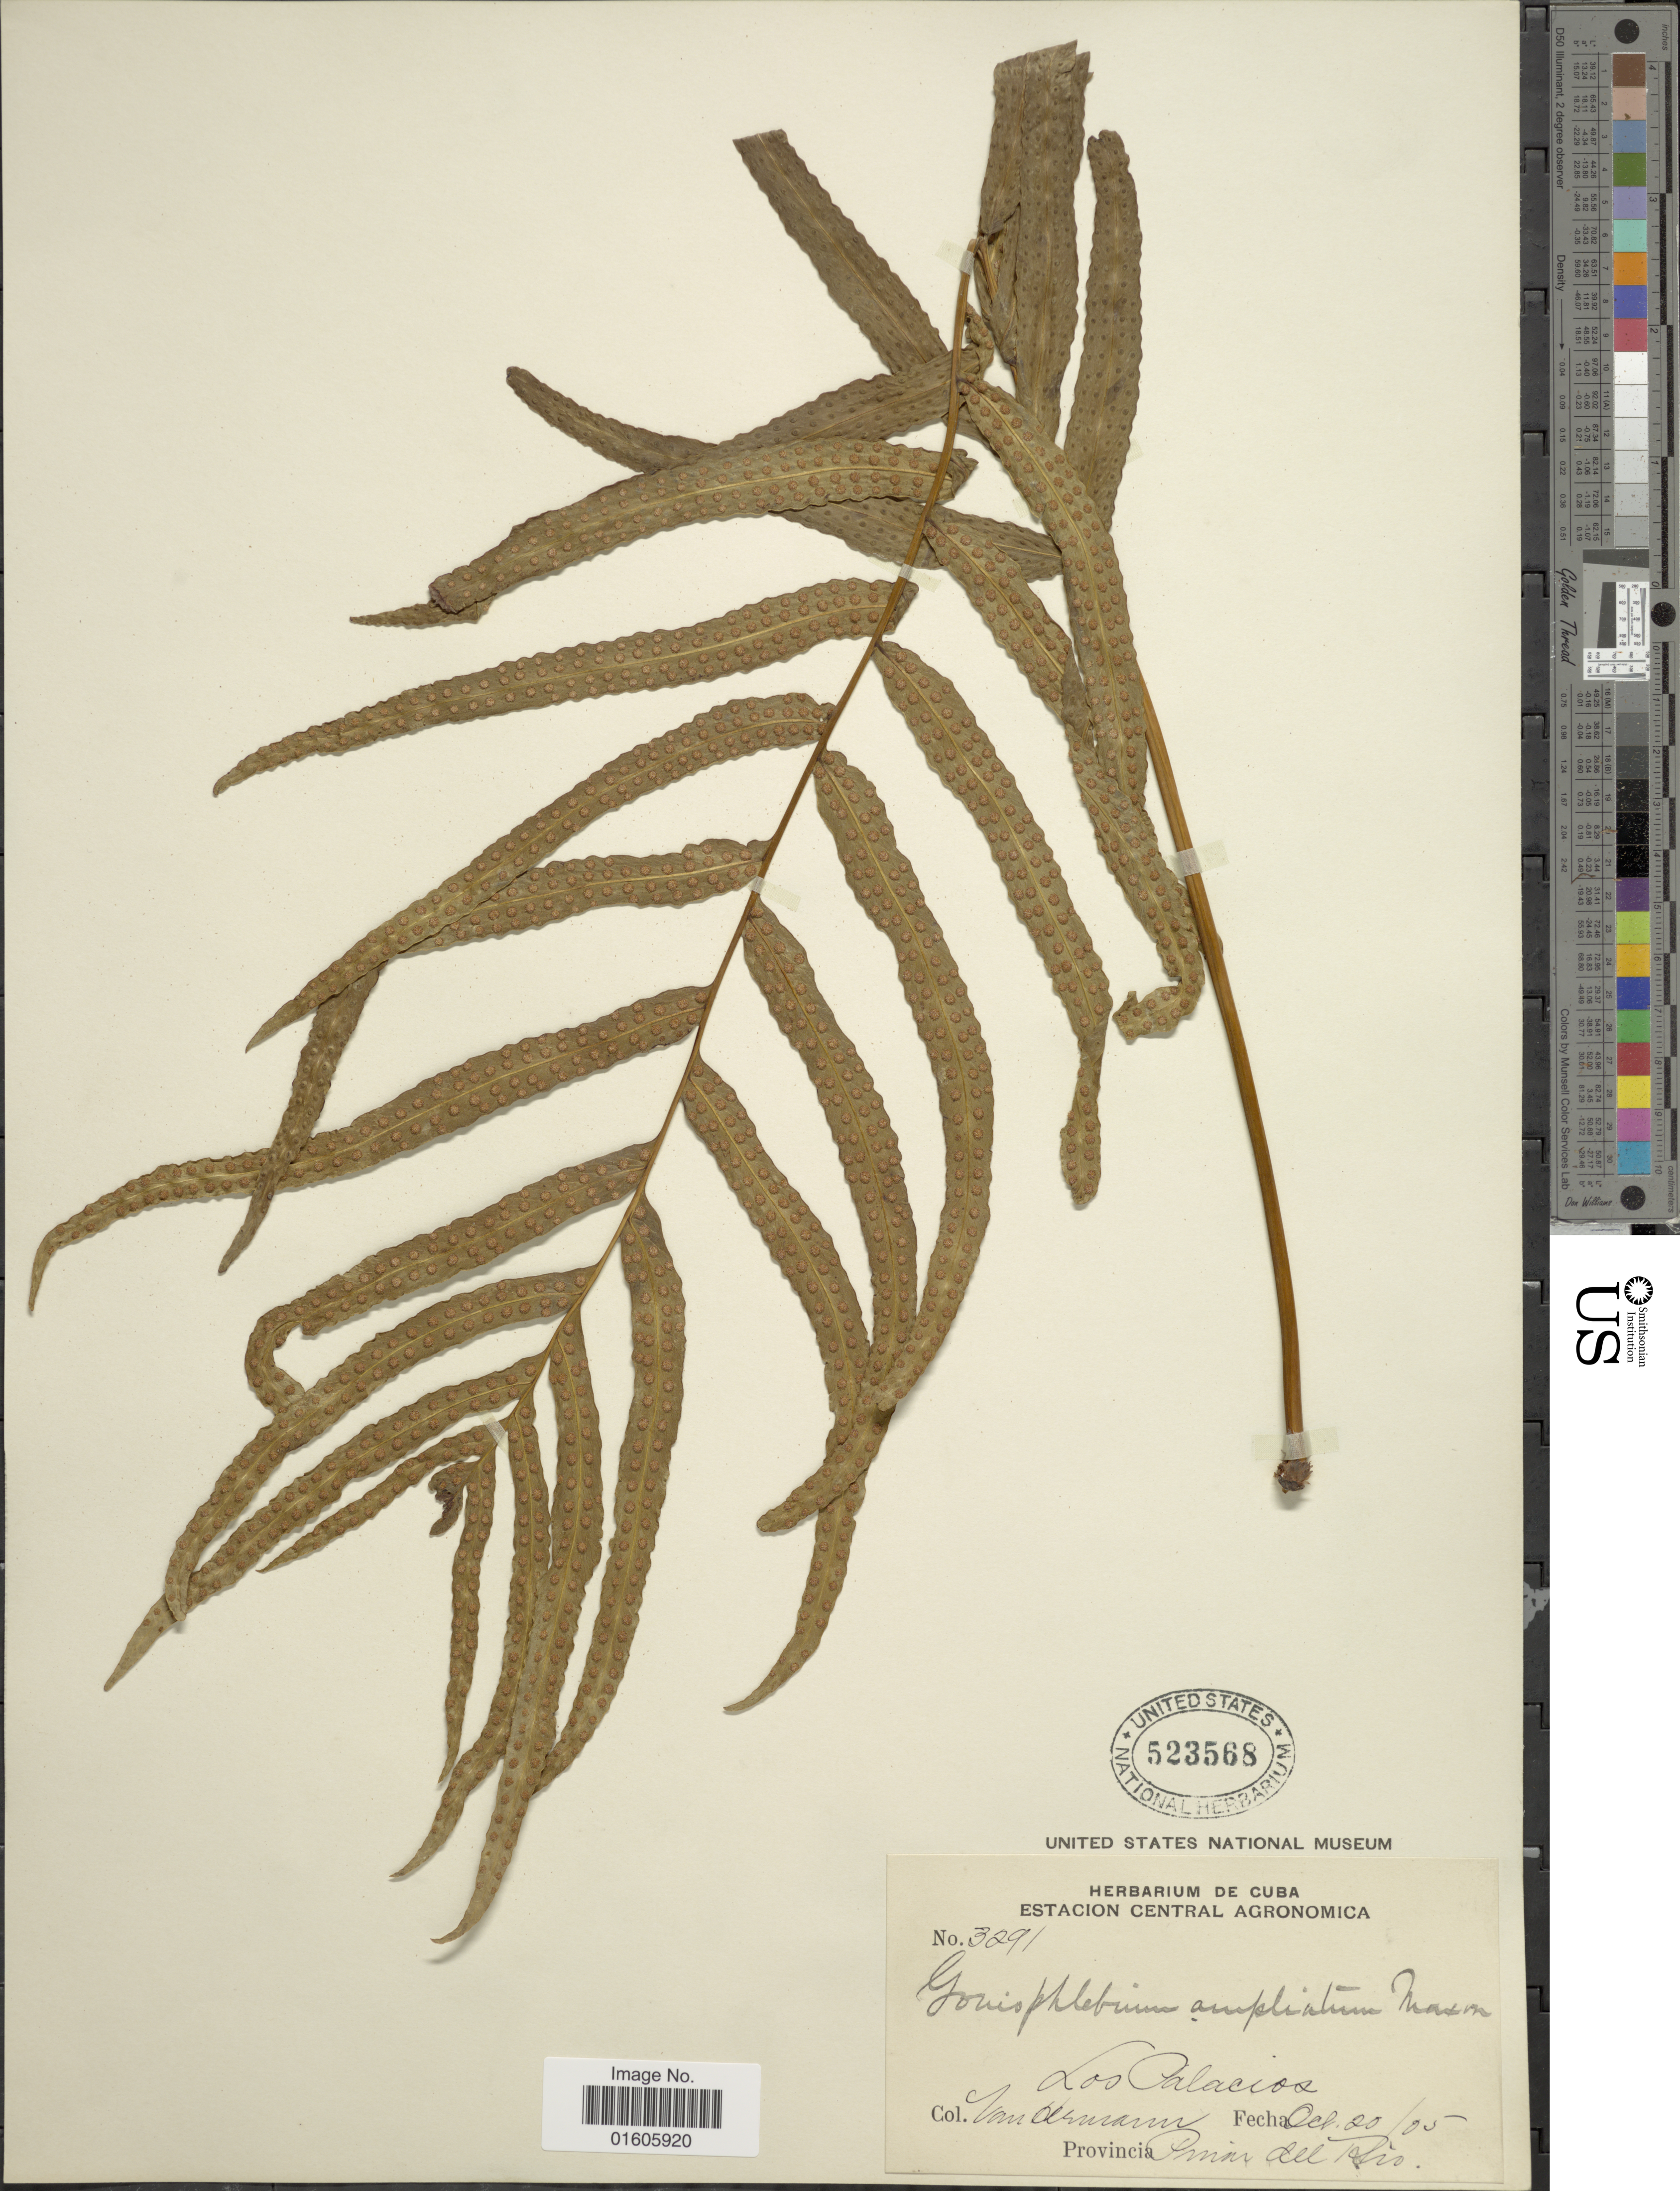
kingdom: Plantae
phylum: Tracheophyta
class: Polypodiopsida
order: Polypodiales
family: Polypodiaceae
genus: Serpocaulon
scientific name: Serpocaulon triseriale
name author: (Sw.) A.R. Sm.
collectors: Van Hermann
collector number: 3291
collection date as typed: Transcribed d/m/y: 20/10/5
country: Cuba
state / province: Pinar del Río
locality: Los Palacios. Provincia Pinar del Rio.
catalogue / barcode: US 523568